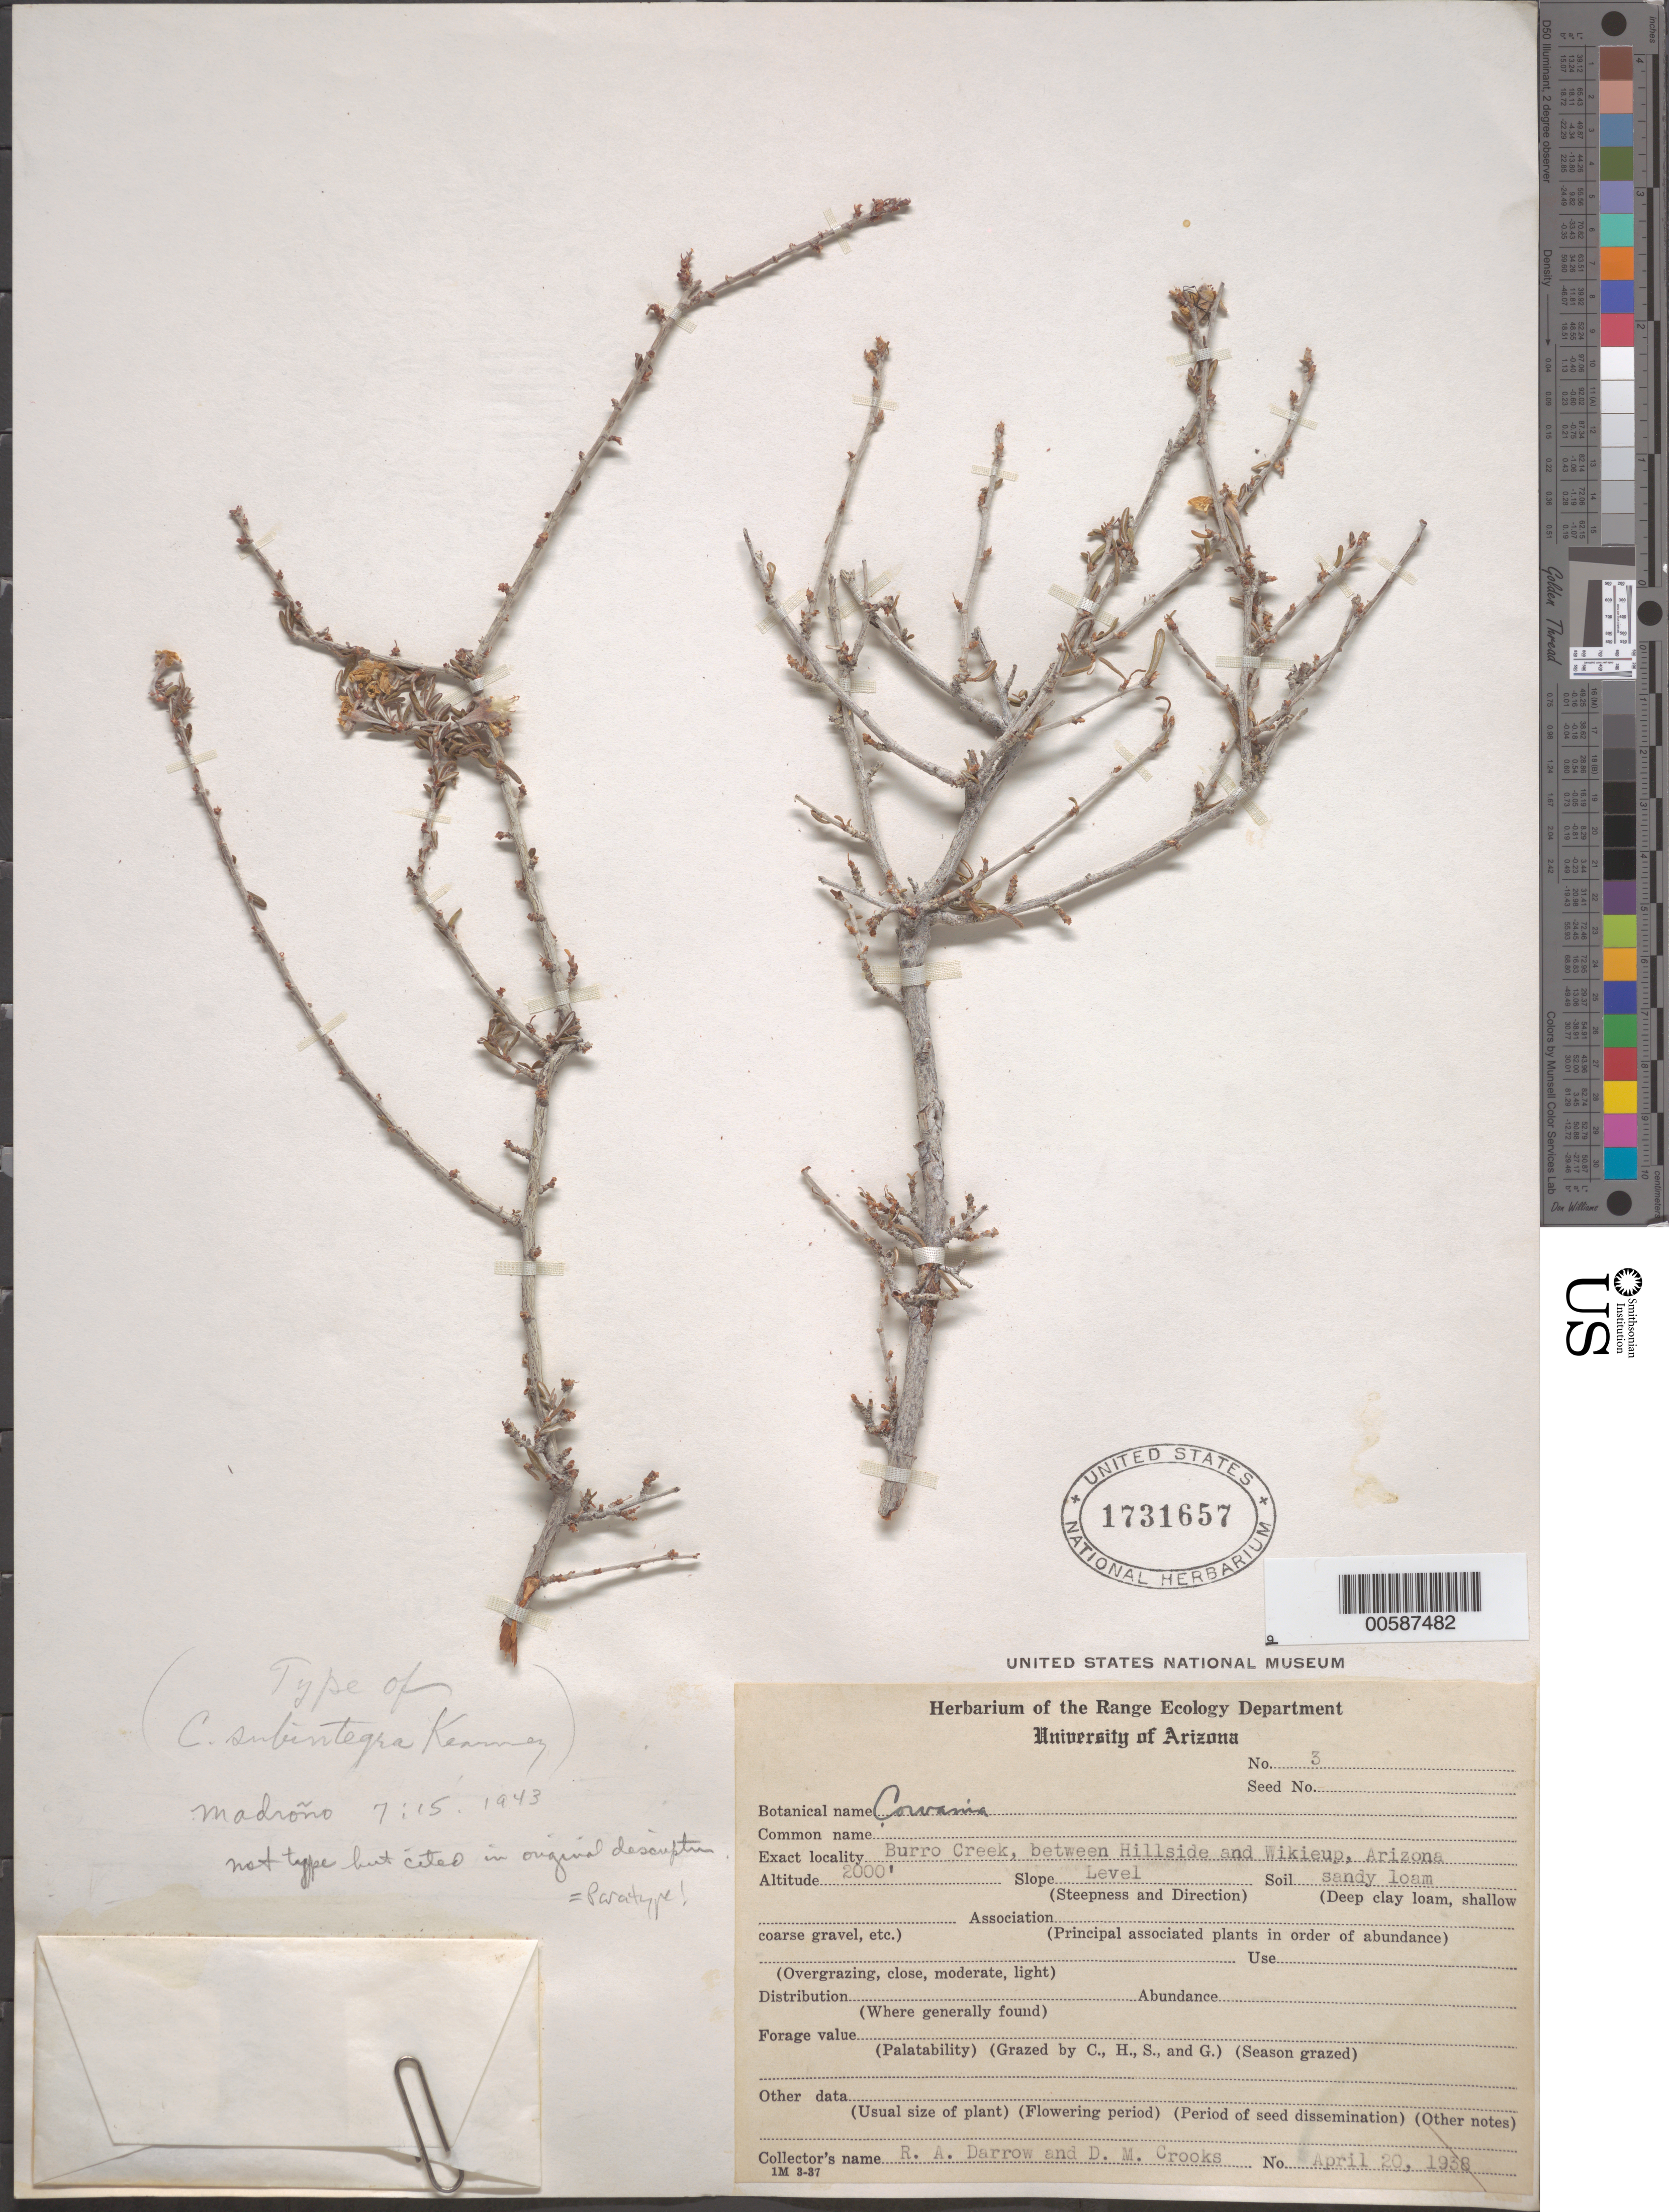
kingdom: Plantae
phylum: Tracheophyta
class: Magnoliopsida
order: Rosales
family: Rosaceae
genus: Purshia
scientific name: Purshia subintegra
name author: (Kearney) Henrickson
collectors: R. A. Darrow & D. Crooks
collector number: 3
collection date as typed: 20 Apr 1938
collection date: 1938-04-20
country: United States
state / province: Arizona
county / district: Mohave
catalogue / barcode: US 1731657